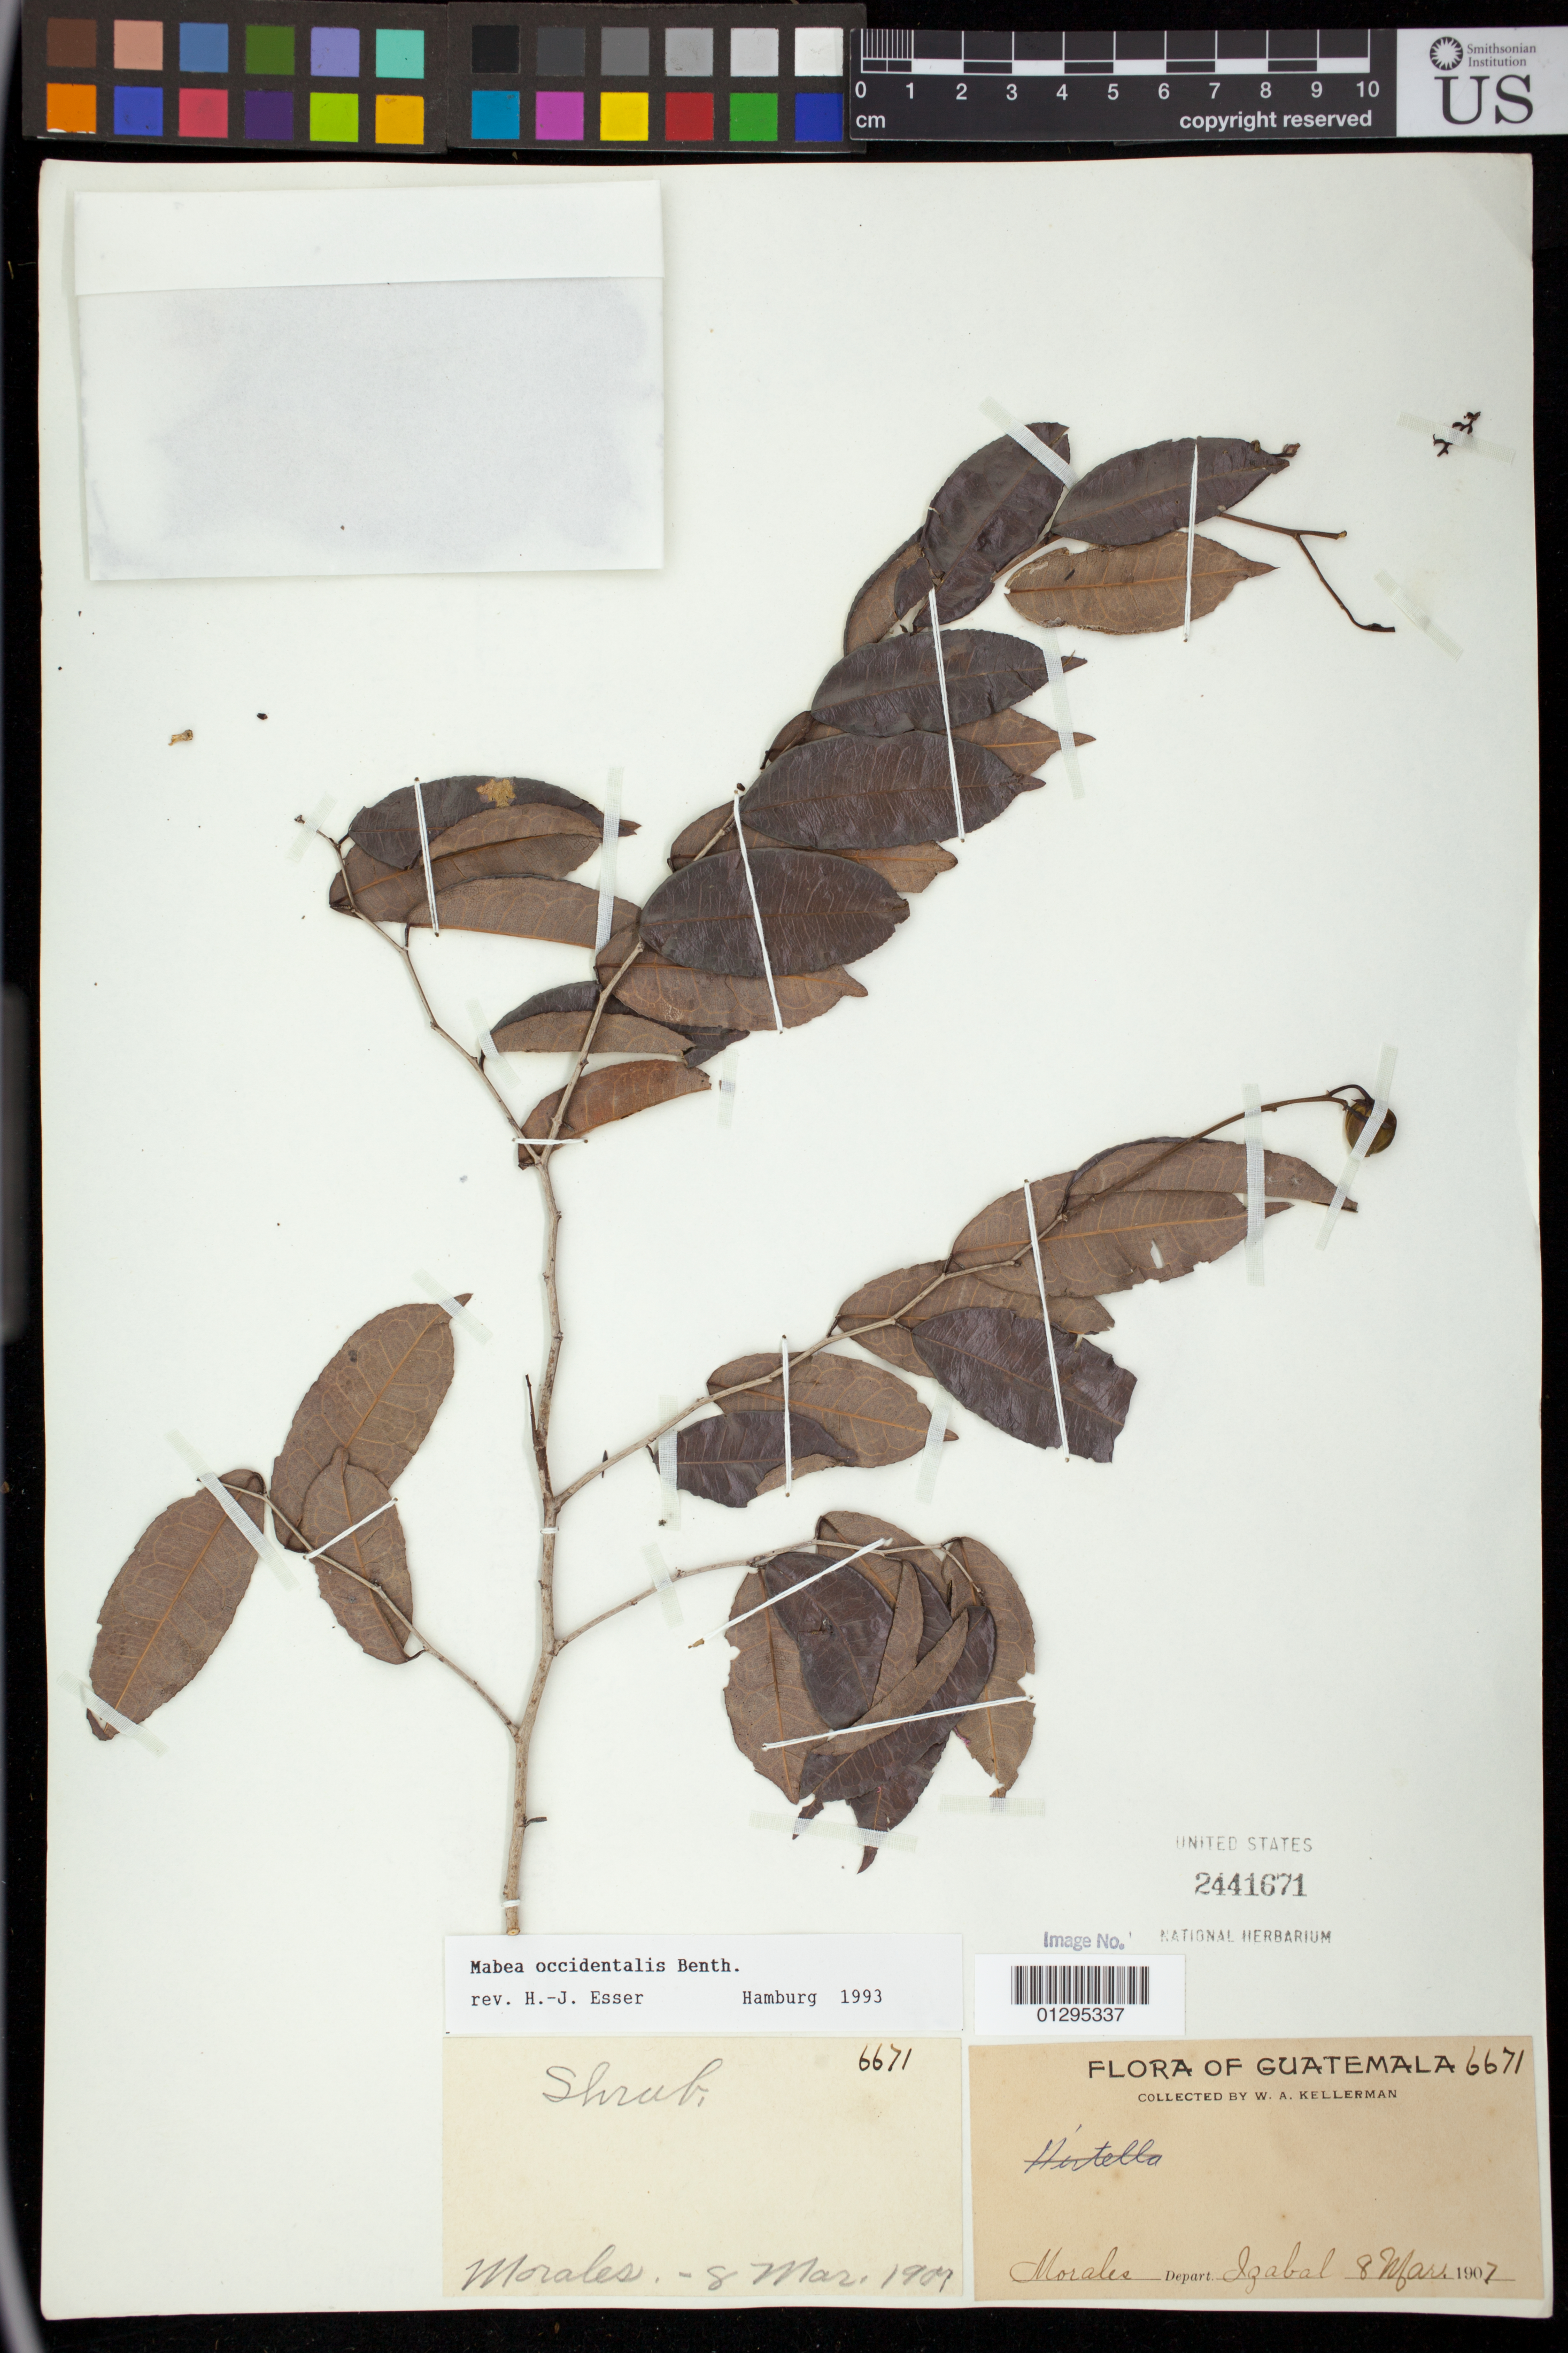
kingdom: Plantae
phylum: Tracheophyta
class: Magnoliopsida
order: Malpighiales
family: Euphorbiaceae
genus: Mabea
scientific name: Mabea occidentalis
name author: Benth.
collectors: W. A. Kellerman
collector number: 6671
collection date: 1907-03-08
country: Guatemala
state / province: Izabal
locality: Morales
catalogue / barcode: US 2441671